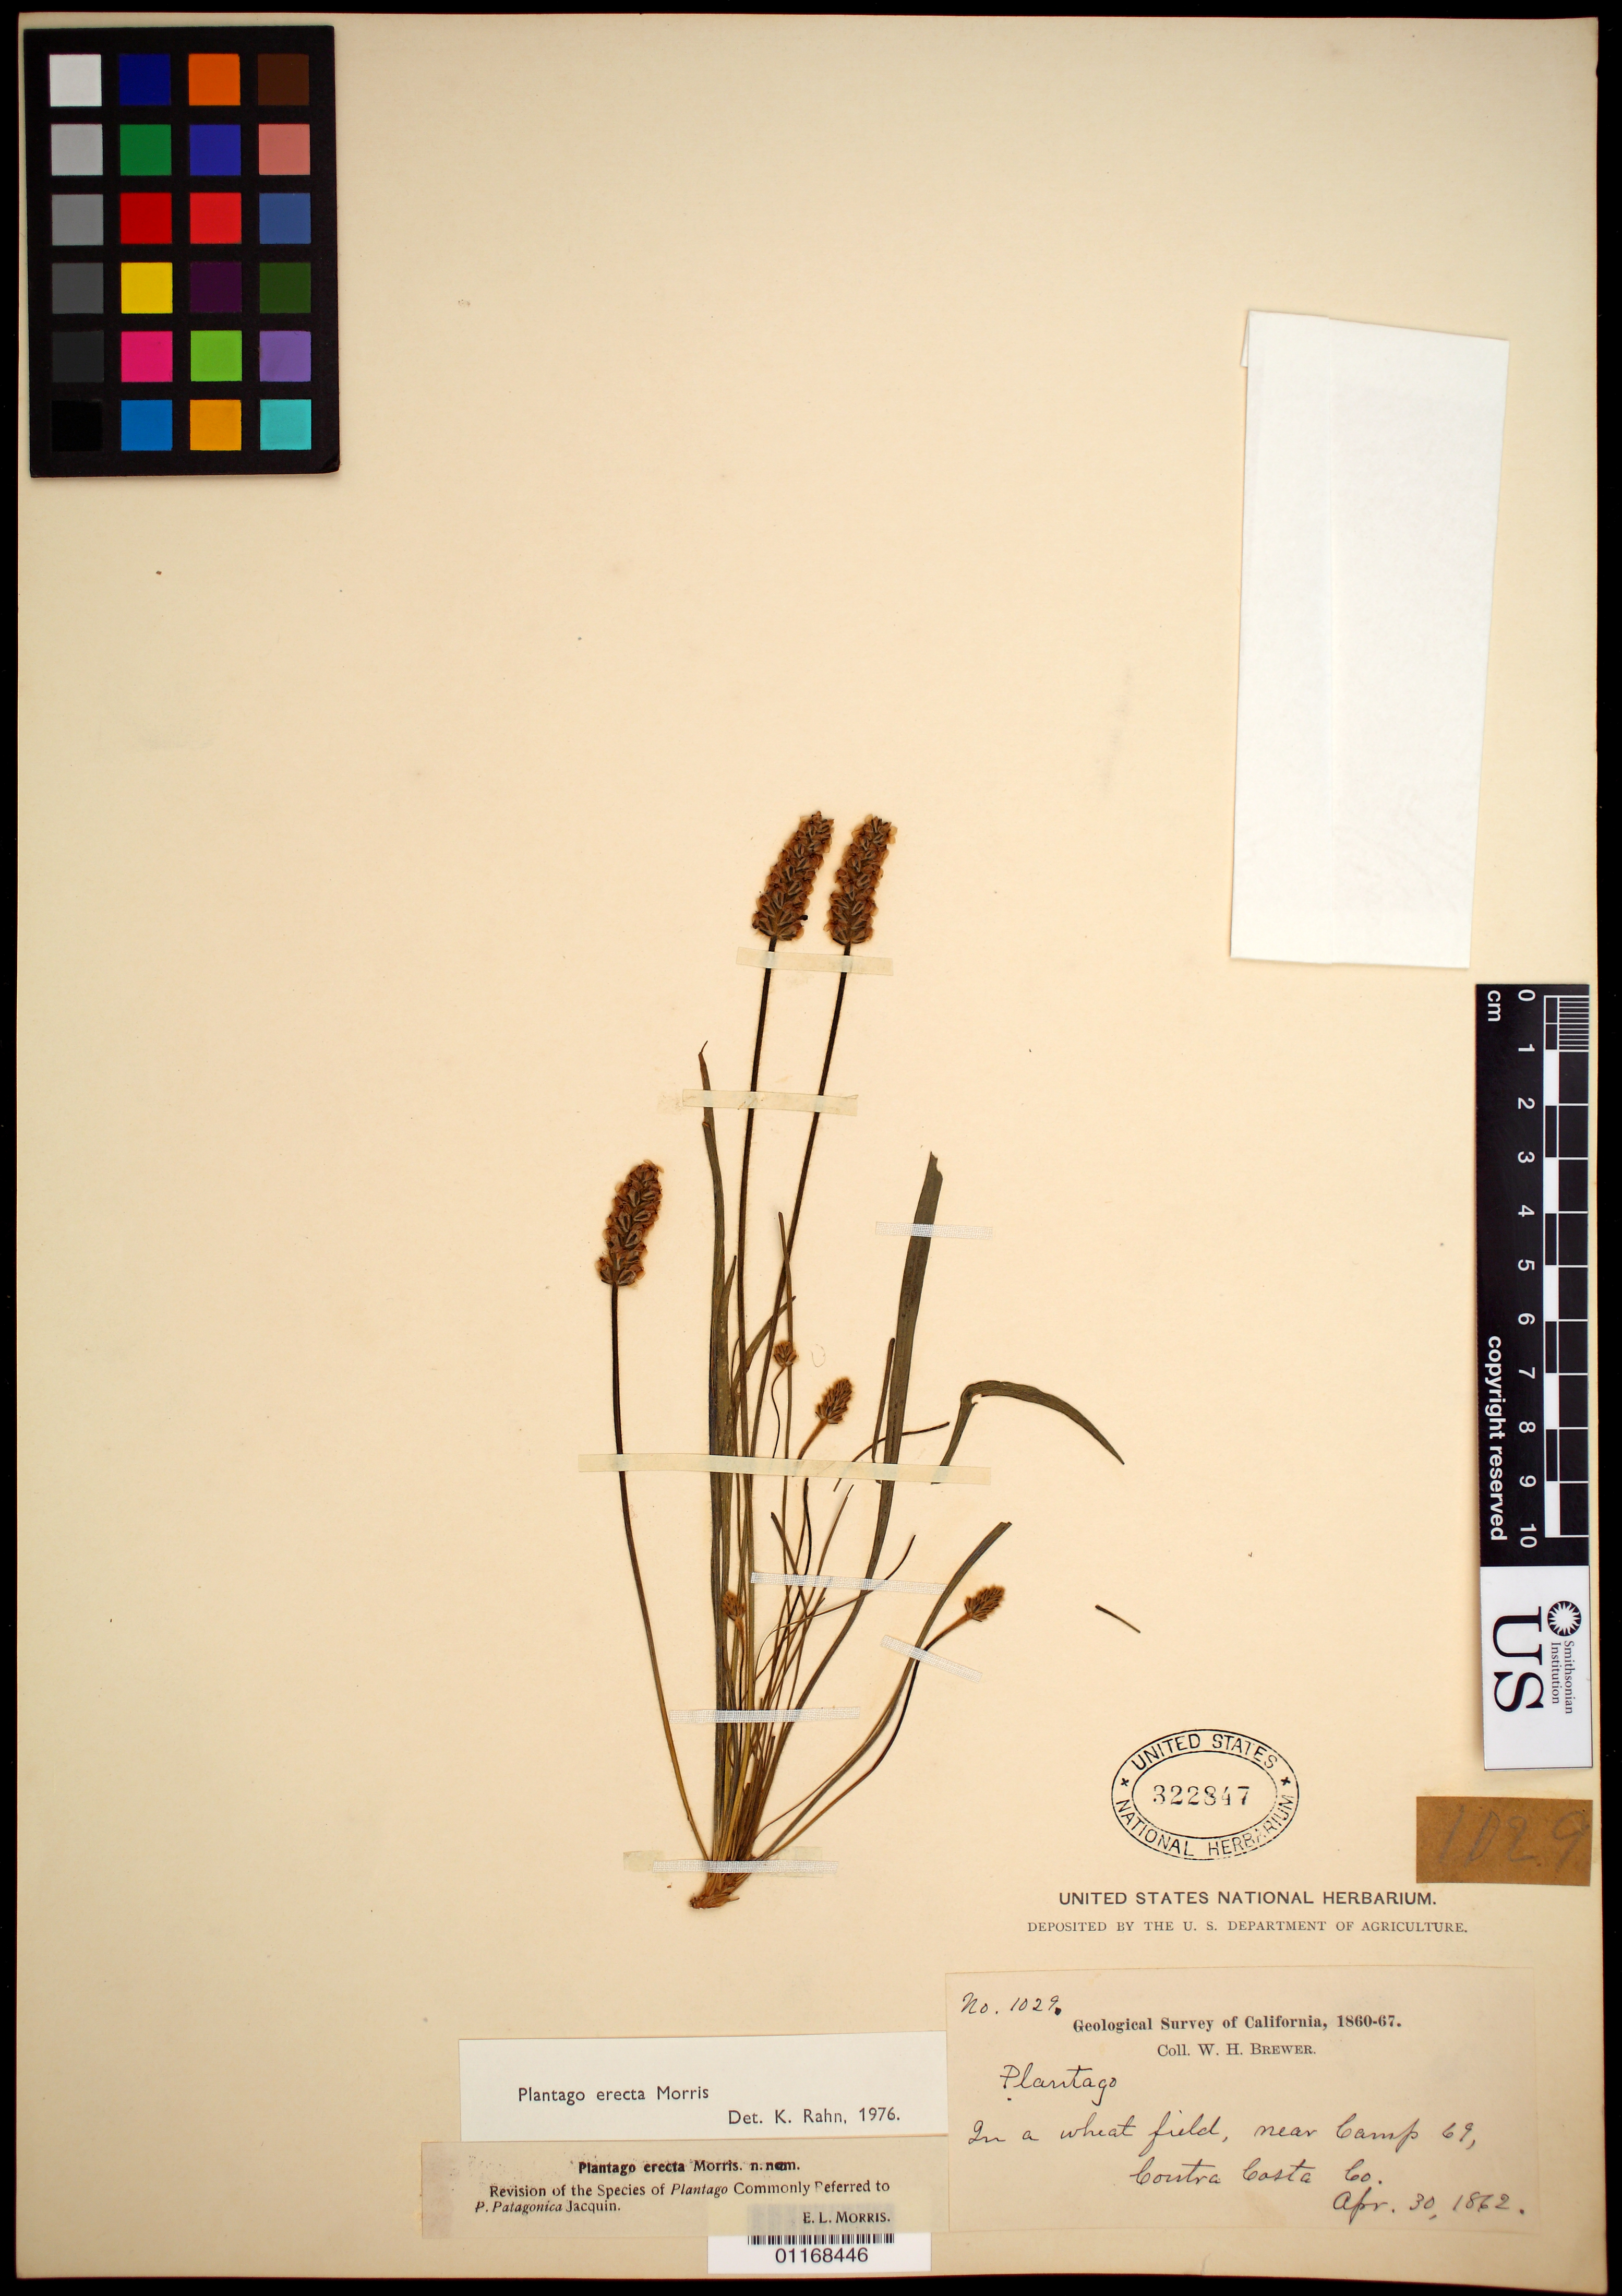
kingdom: Plantae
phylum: Tracheophyta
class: Magnoliopsida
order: Lamiales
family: Plantaginaceae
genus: Plantago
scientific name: Plantago erecta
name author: Morris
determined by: Rahn, Knud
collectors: W. H. Brewer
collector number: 1029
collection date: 1862-04-30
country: United States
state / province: California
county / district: Contra Costa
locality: near Camp 69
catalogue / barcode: US 322847